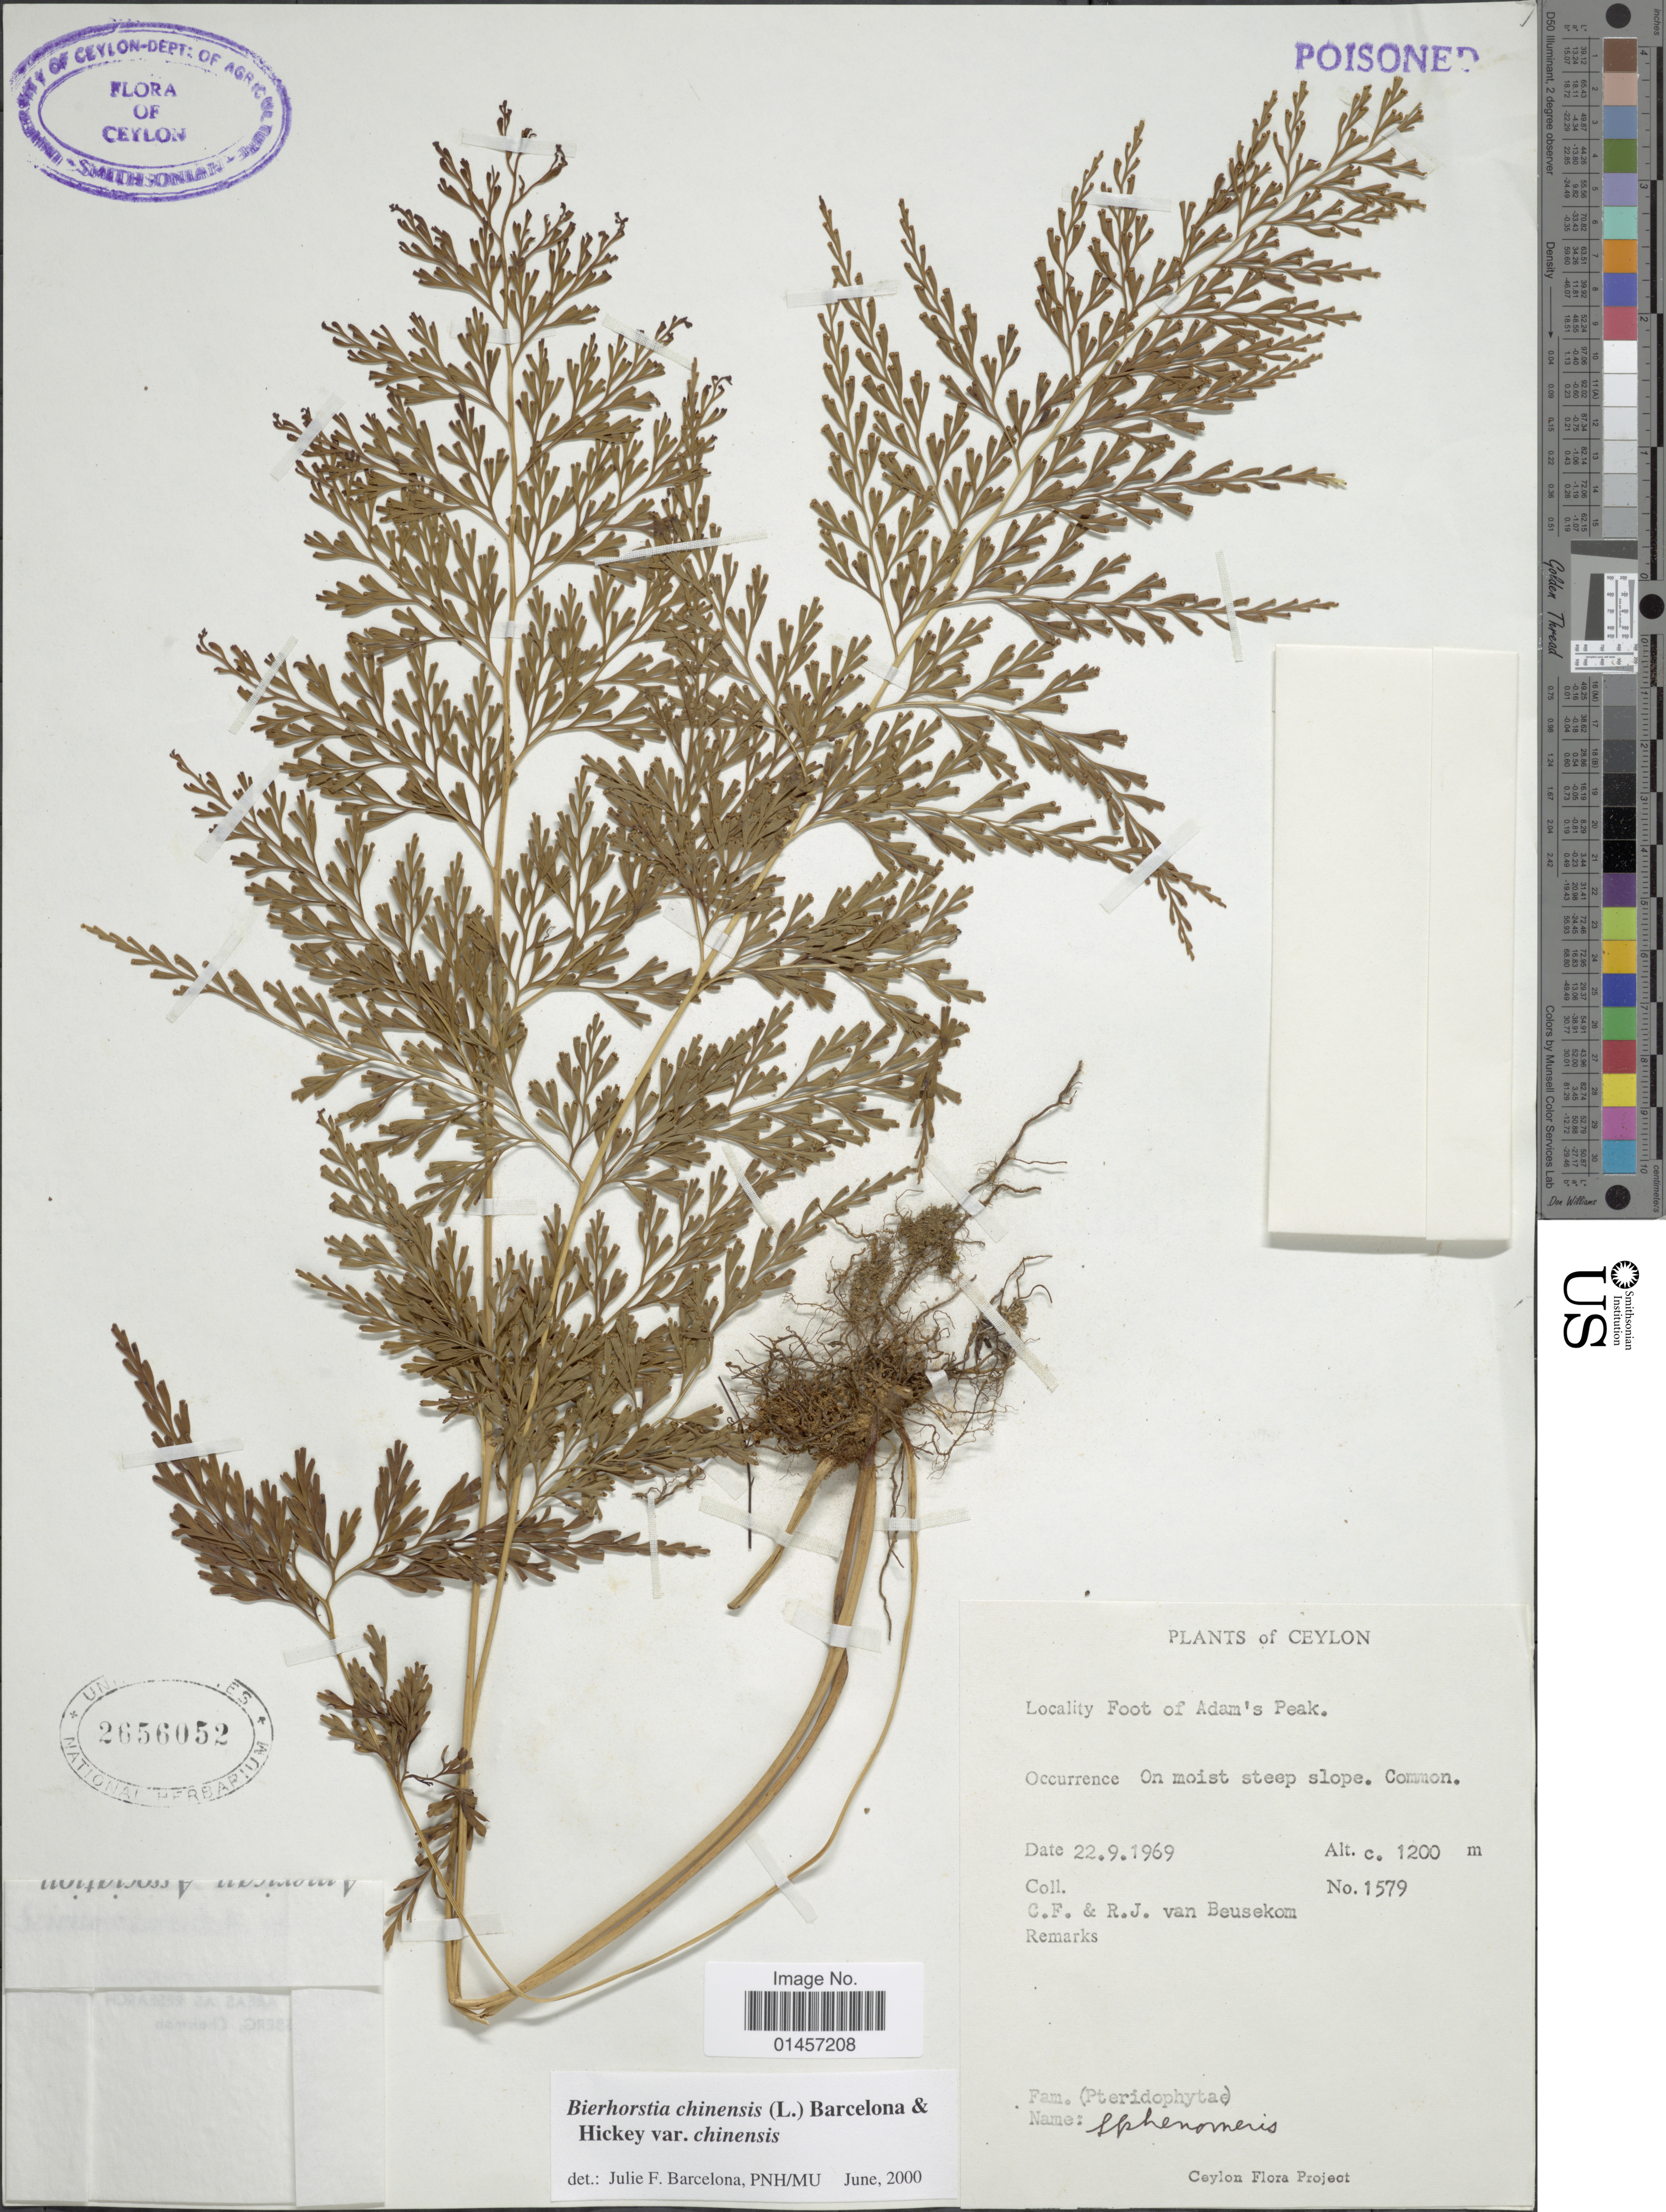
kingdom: Plantae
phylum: Tracheophyta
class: Polypodiopsida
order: Polypodiales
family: Lindsaeaceae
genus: Sphenomeris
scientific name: Sphenomeris chinensis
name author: (L.) Maxon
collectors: C. F. Beusekom & R. Van Beusekom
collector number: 1579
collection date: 1969-09-22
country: Sri Lanka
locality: Ceylon, Foot of Adam's Peak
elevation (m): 1200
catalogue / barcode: US 2656052